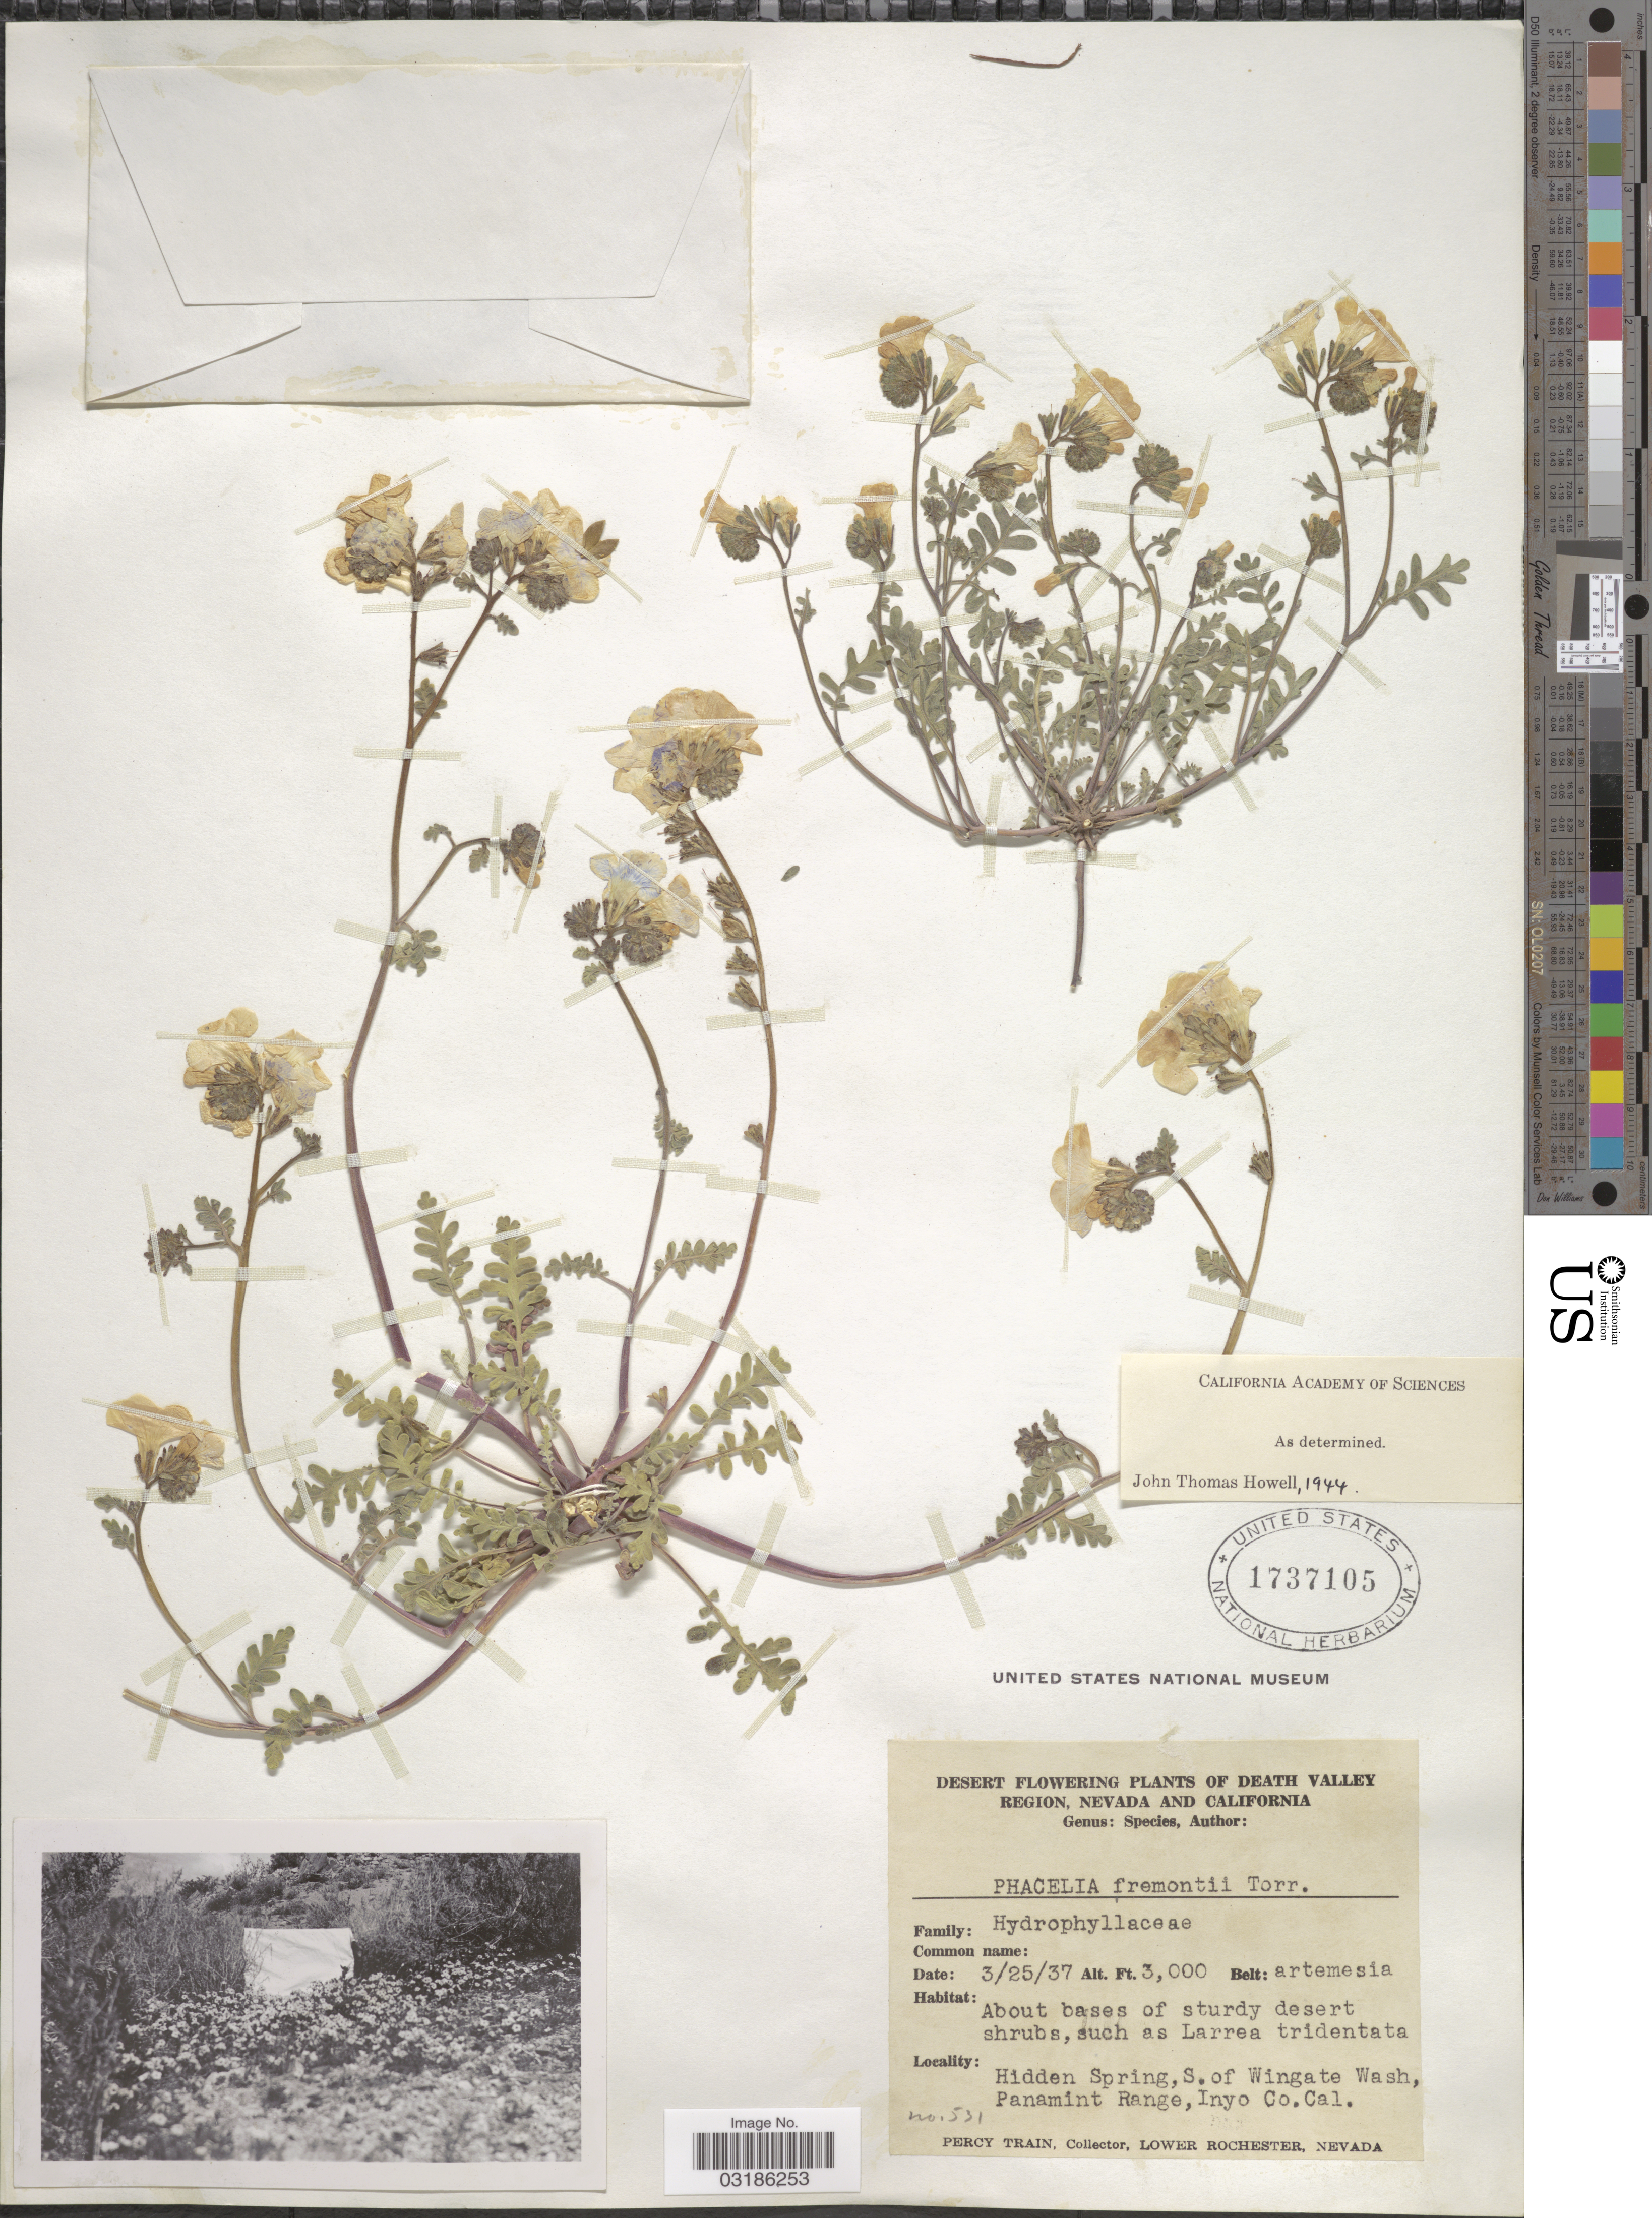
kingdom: Plantae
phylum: Tracheophyta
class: Magnoliopsida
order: Boraginales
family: Hydrophyllaceae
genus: Phacelia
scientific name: Phacelia fremontii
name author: Torr.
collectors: P. Train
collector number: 531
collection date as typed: Transcribed d/m/y: 25/3/37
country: United States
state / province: California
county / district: Inyo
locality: Hidden Spring, S. of Wingate Wash, Panamint Range, Inyo Co. Desert. Death Valley Region.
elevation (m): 914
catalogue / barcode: US 1737105